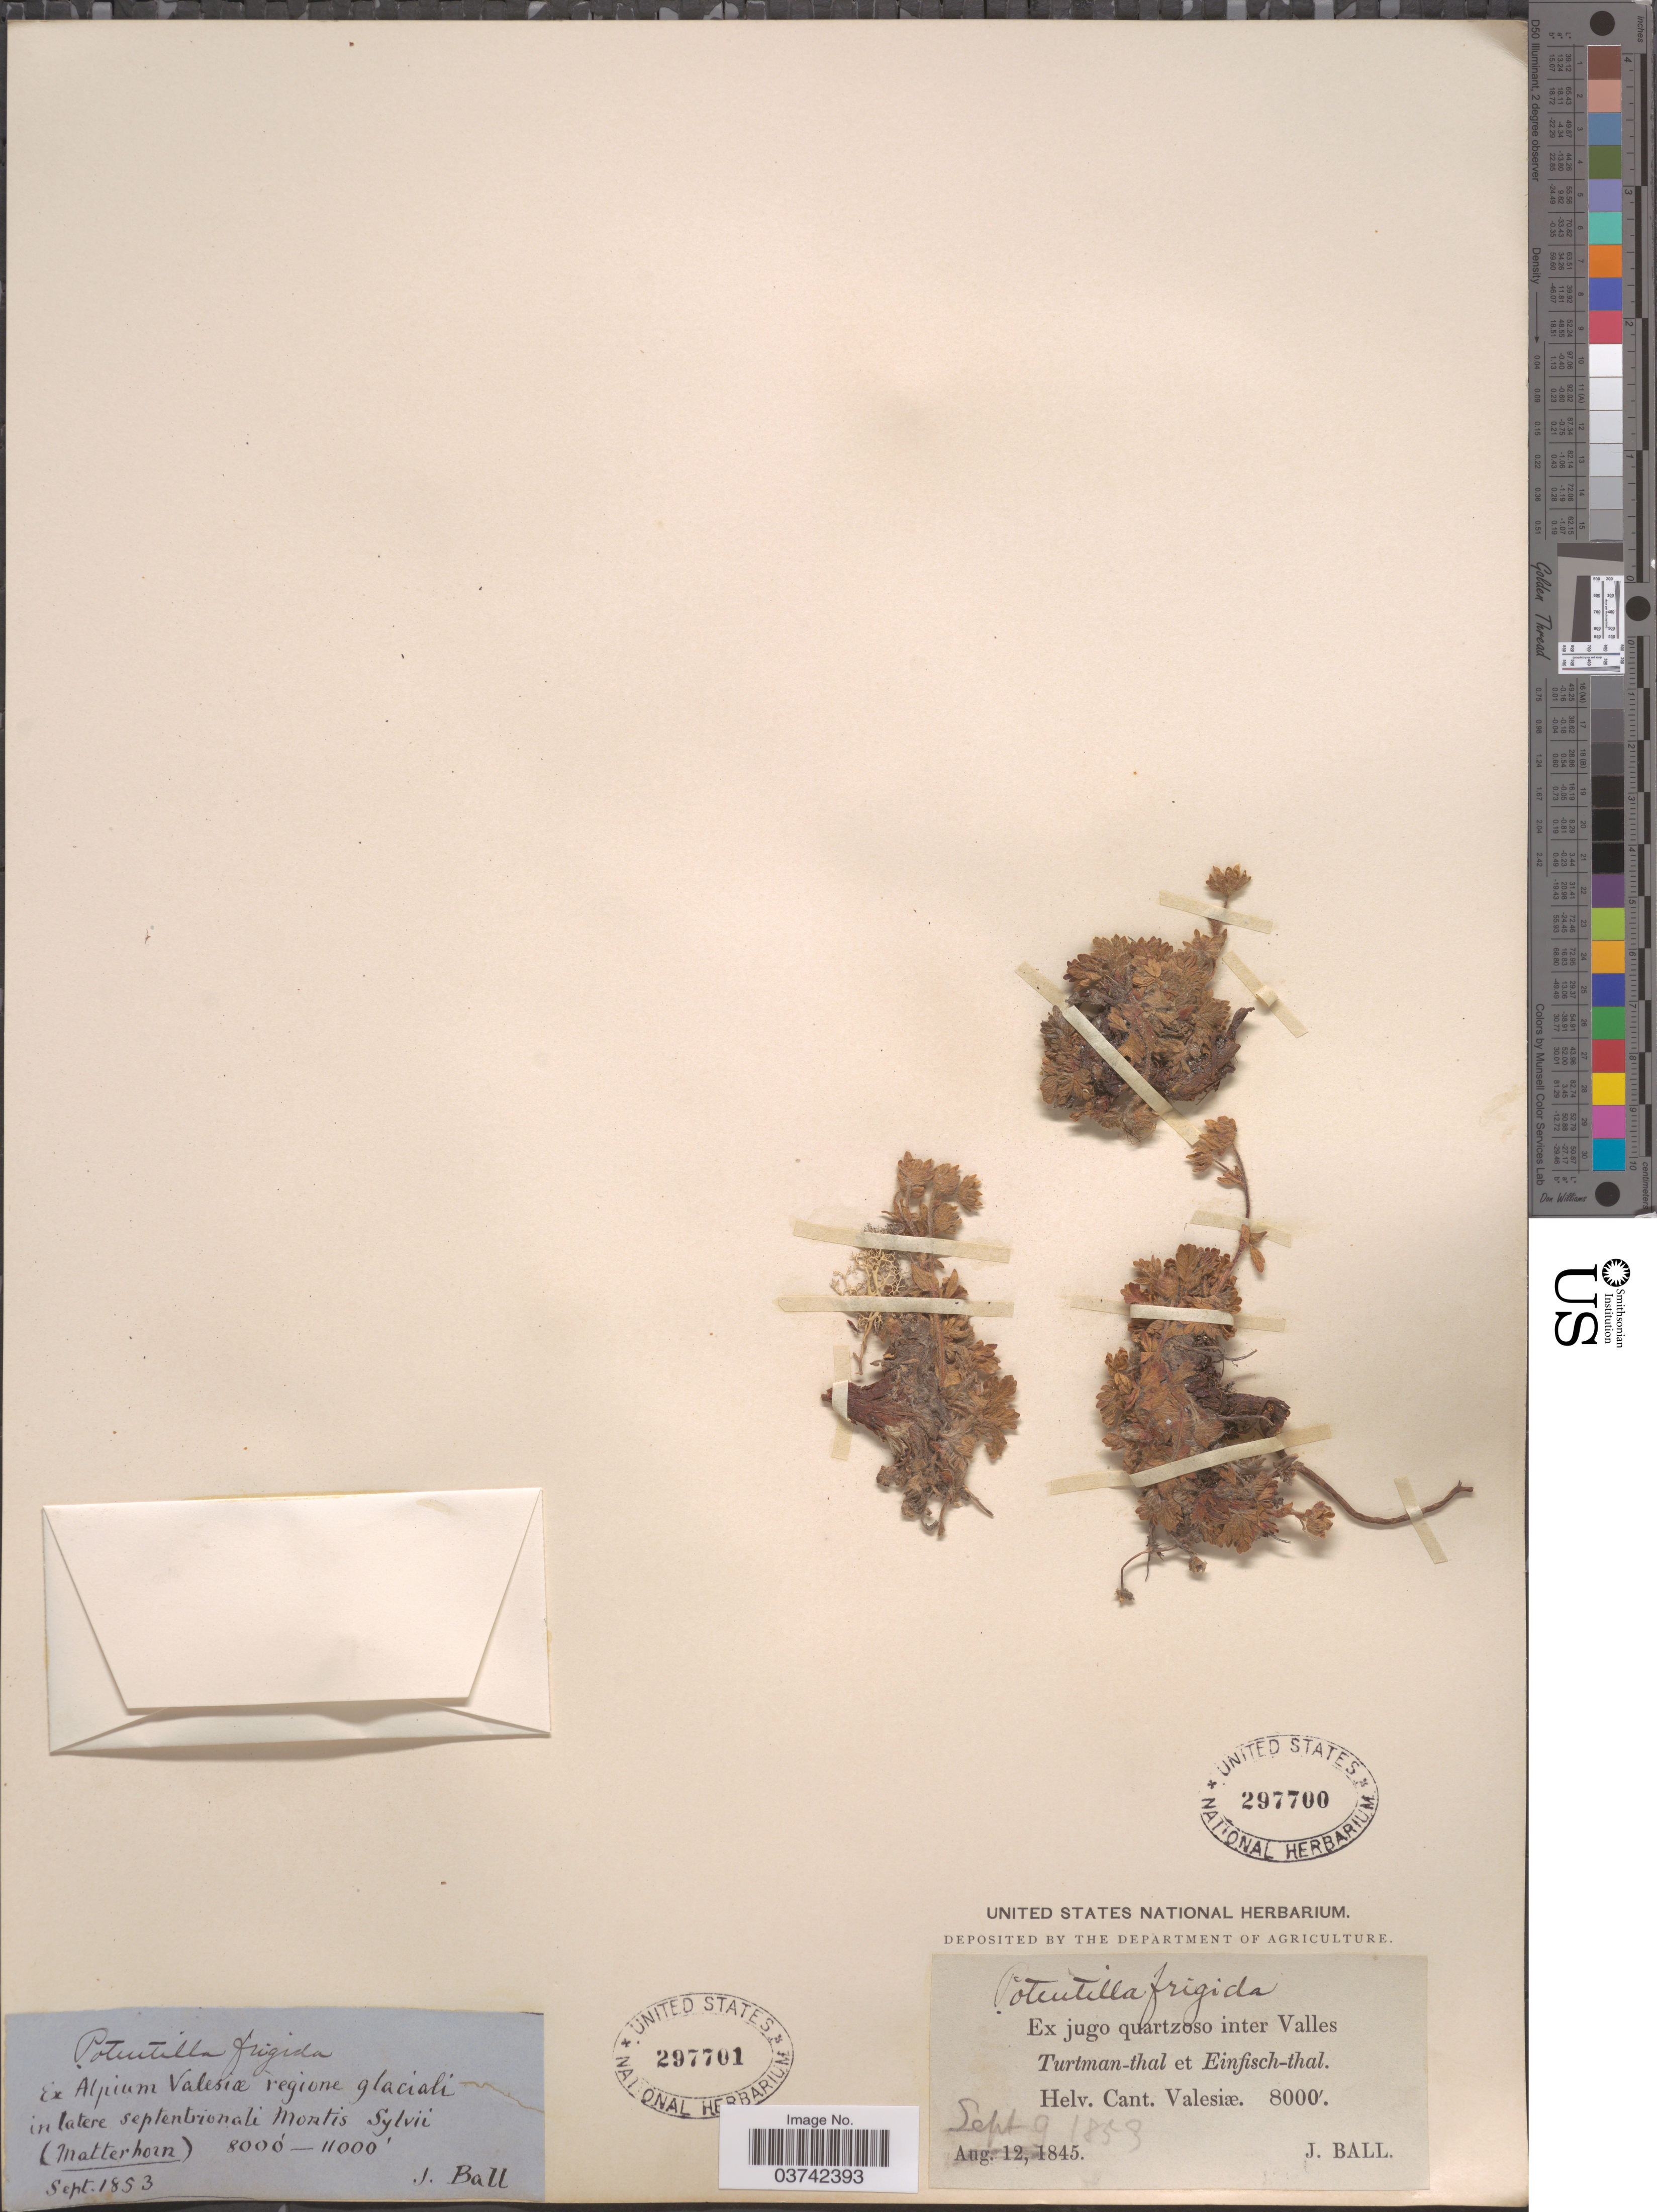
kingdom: Plantae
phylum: Tracheophyta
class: Magnoliopsida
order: Rosales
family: Rosaceae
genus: Potentilla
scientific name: Potentilla frigida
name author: Vill.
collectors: J. Ball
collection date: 1853-09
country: Switzerland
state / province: Valais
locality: Ex Alpium Valesiæ regione glaciali in latere septentrionali Montis Sylvii (Matterhorn).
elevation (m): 2438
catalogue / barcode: US 297701